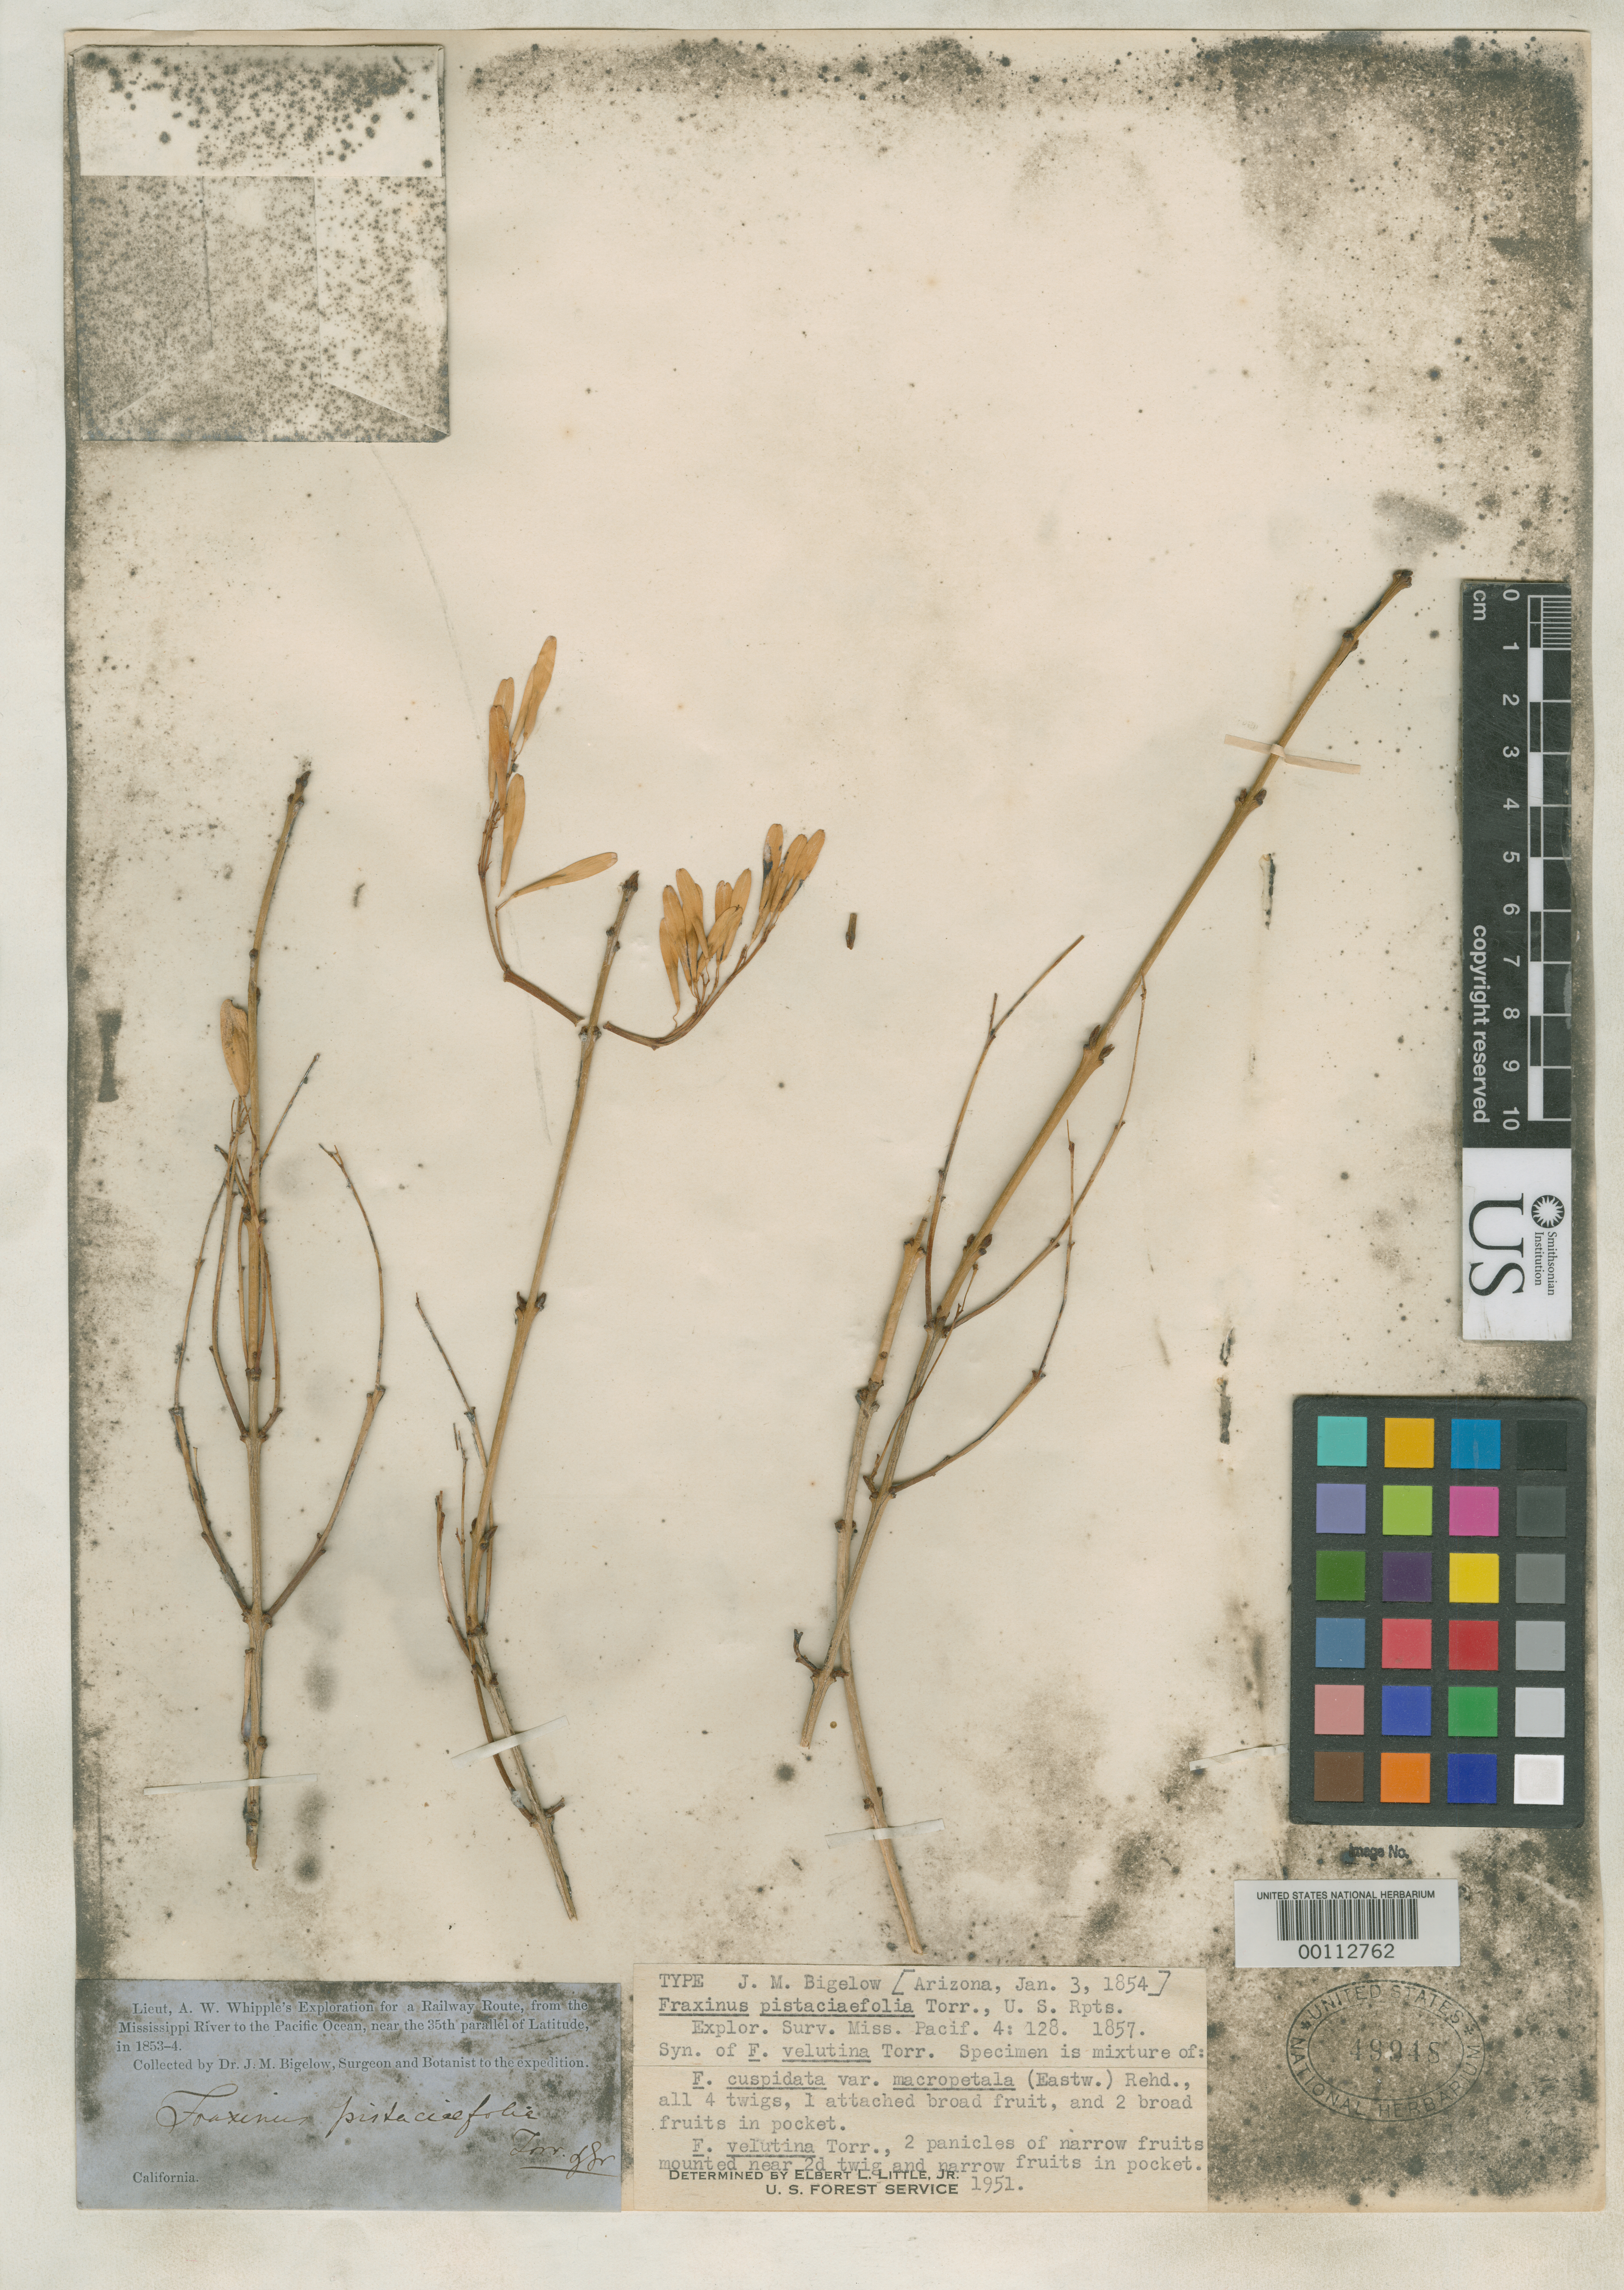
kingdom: Plantae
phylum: Tracheophyta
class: Magnoliopsida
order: Lamiales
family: Oleaceae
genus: Fraxinus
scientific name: Fraxinus pistaciaefolia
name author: Torr.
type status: Isotype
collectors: J. M. Bigelow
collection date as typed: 03 Jan 1854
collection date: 1854-01-03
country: United States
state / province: Arizona / California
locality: William's River.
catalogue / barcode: US 49948